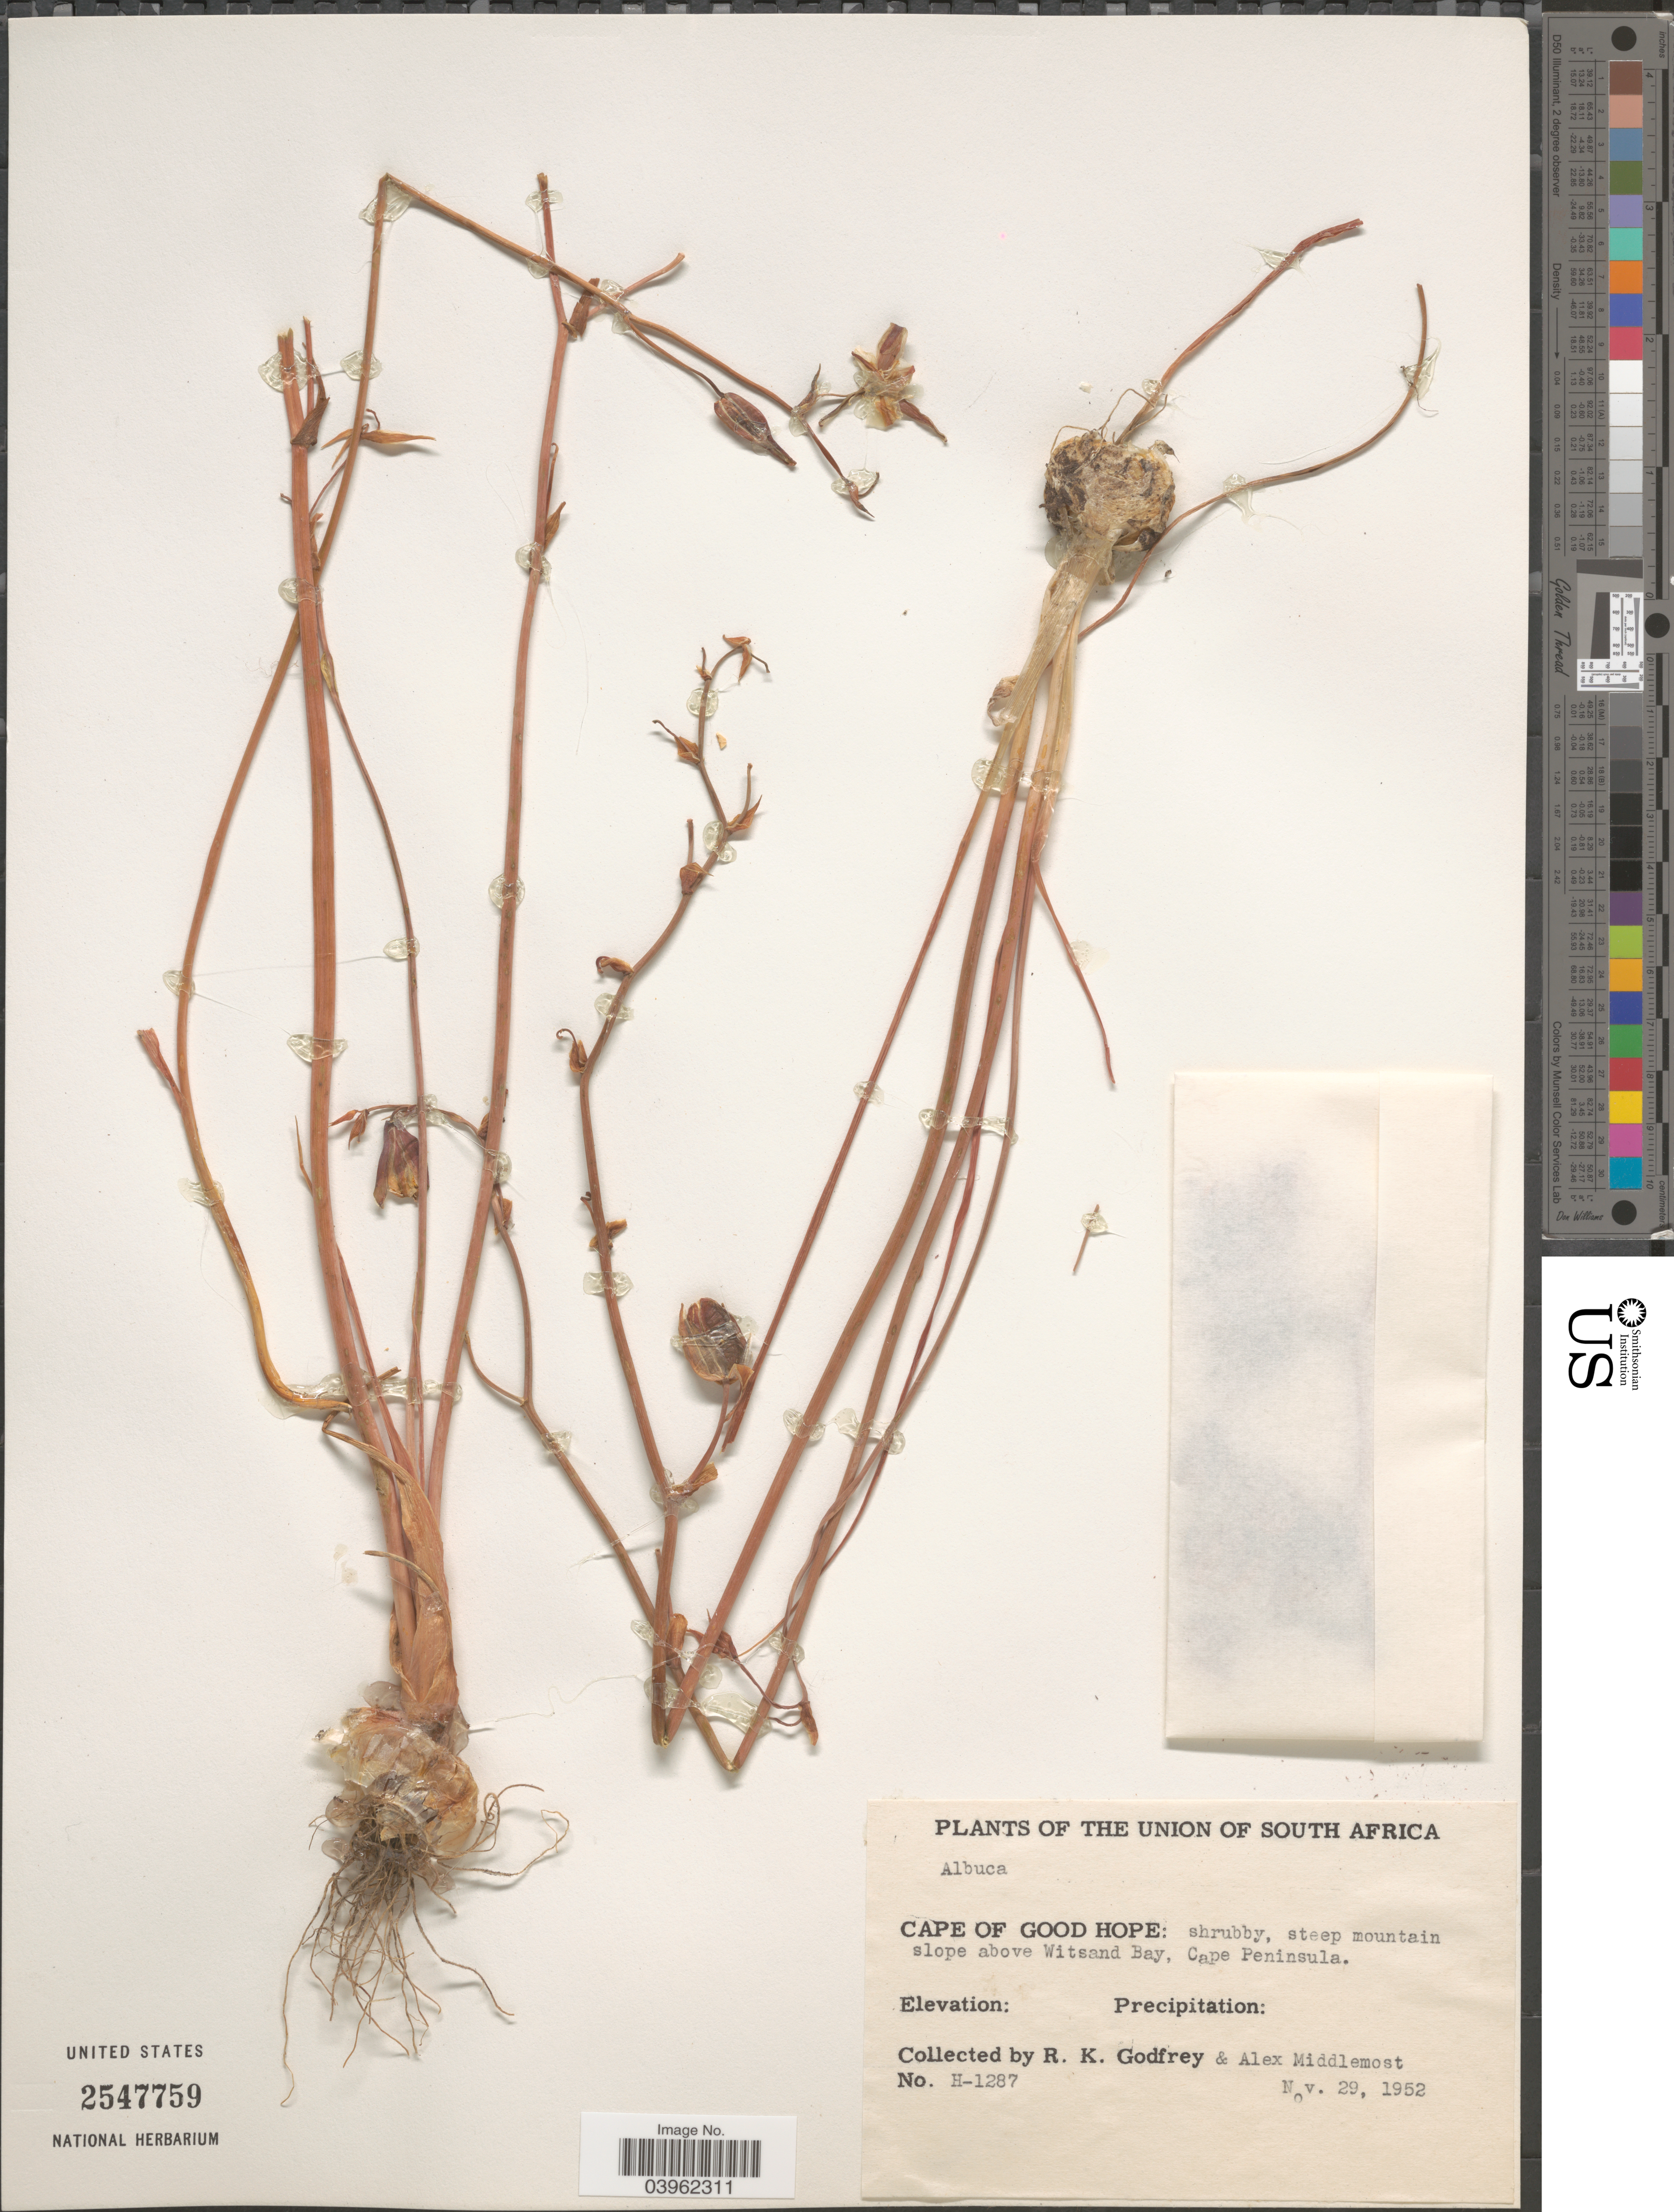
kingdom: Plantae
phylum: Tracheophyta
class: Liliopsida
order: Asparagales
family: Asparagaceae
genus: Albuca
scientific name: Albuca sp.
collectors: R. K. Godfrey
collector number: H-1287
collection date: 1952-11-29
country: South Africa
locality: Union of South Africa. Cape of Good Hope: shrubby, steep mountain slope above Witsand Bay, Cape Peninsula.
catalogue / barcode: US 2547759